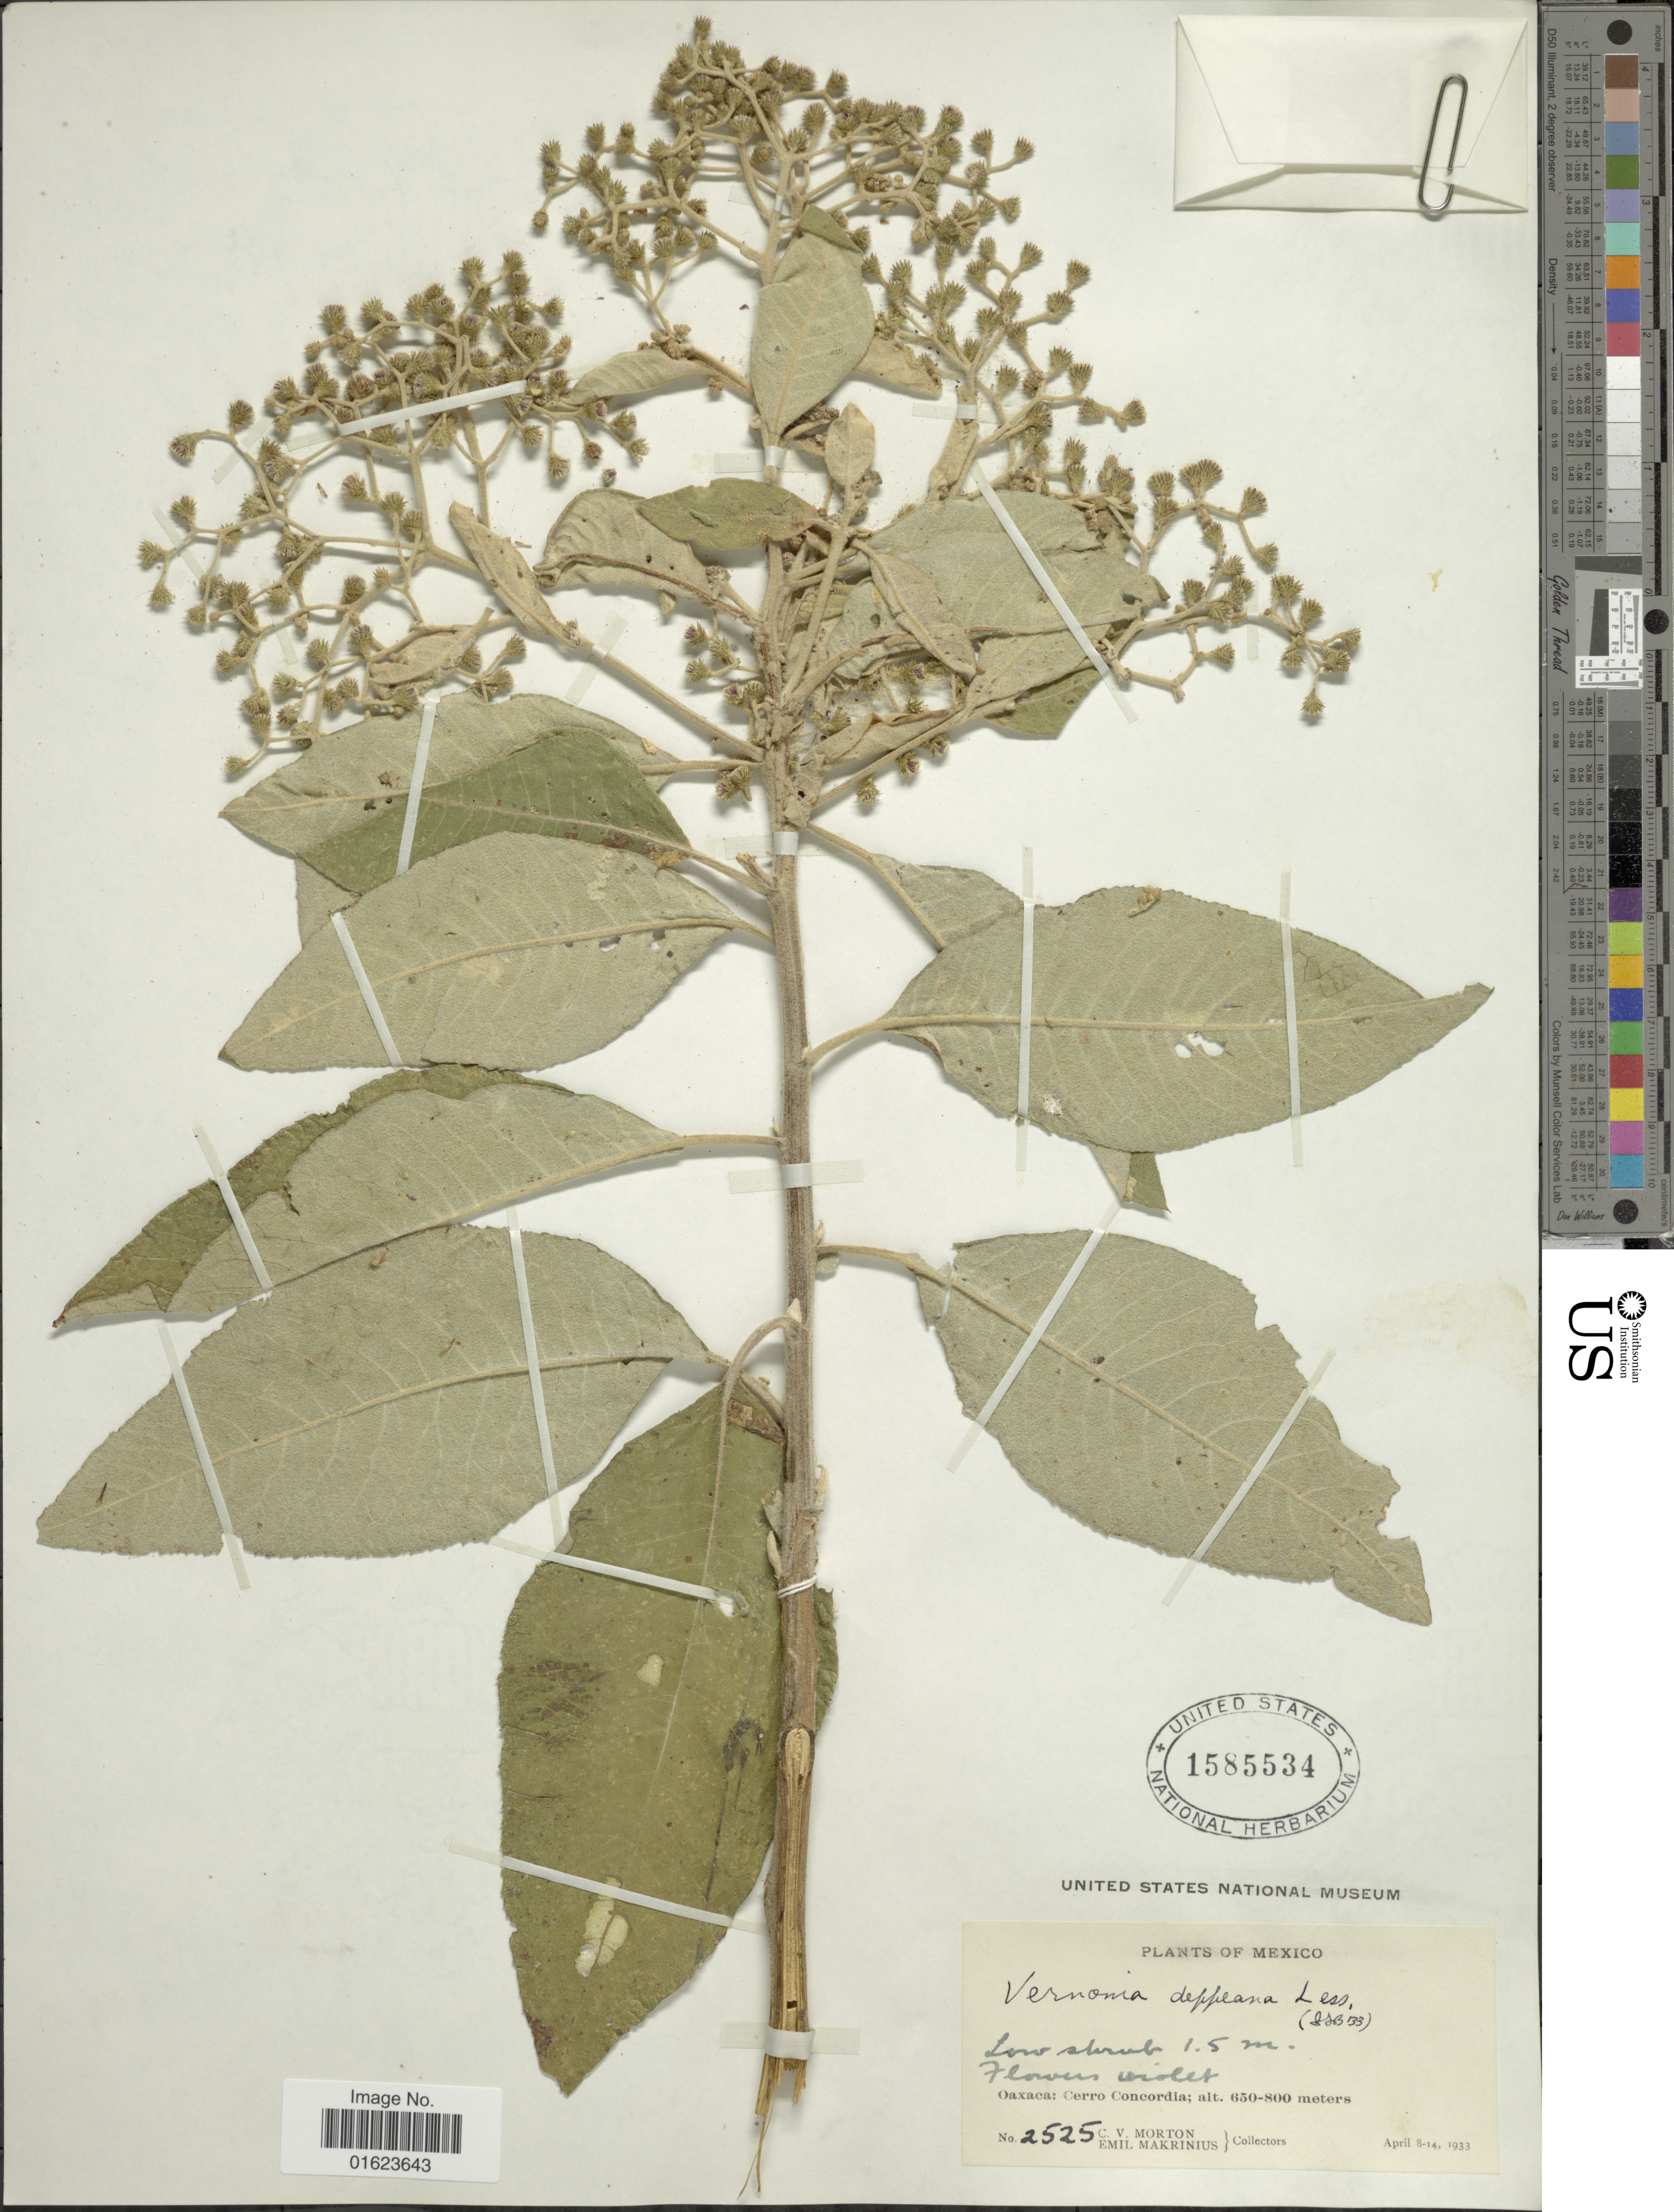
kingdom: Plantae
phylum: Tracheophyta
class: Magnoliopsida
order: Asterales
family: Asteraceae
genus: Vernonanthura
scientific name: Vernonanthura deppeana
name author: (Less.) H. Rob.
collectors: C. V. Morton & E. Makrinius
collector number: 2525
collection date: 1933-04-08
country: Mexico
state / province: Oaxaca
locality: Oaxaca: Cerro Concordia.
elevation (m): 650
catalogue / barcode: US 1585534